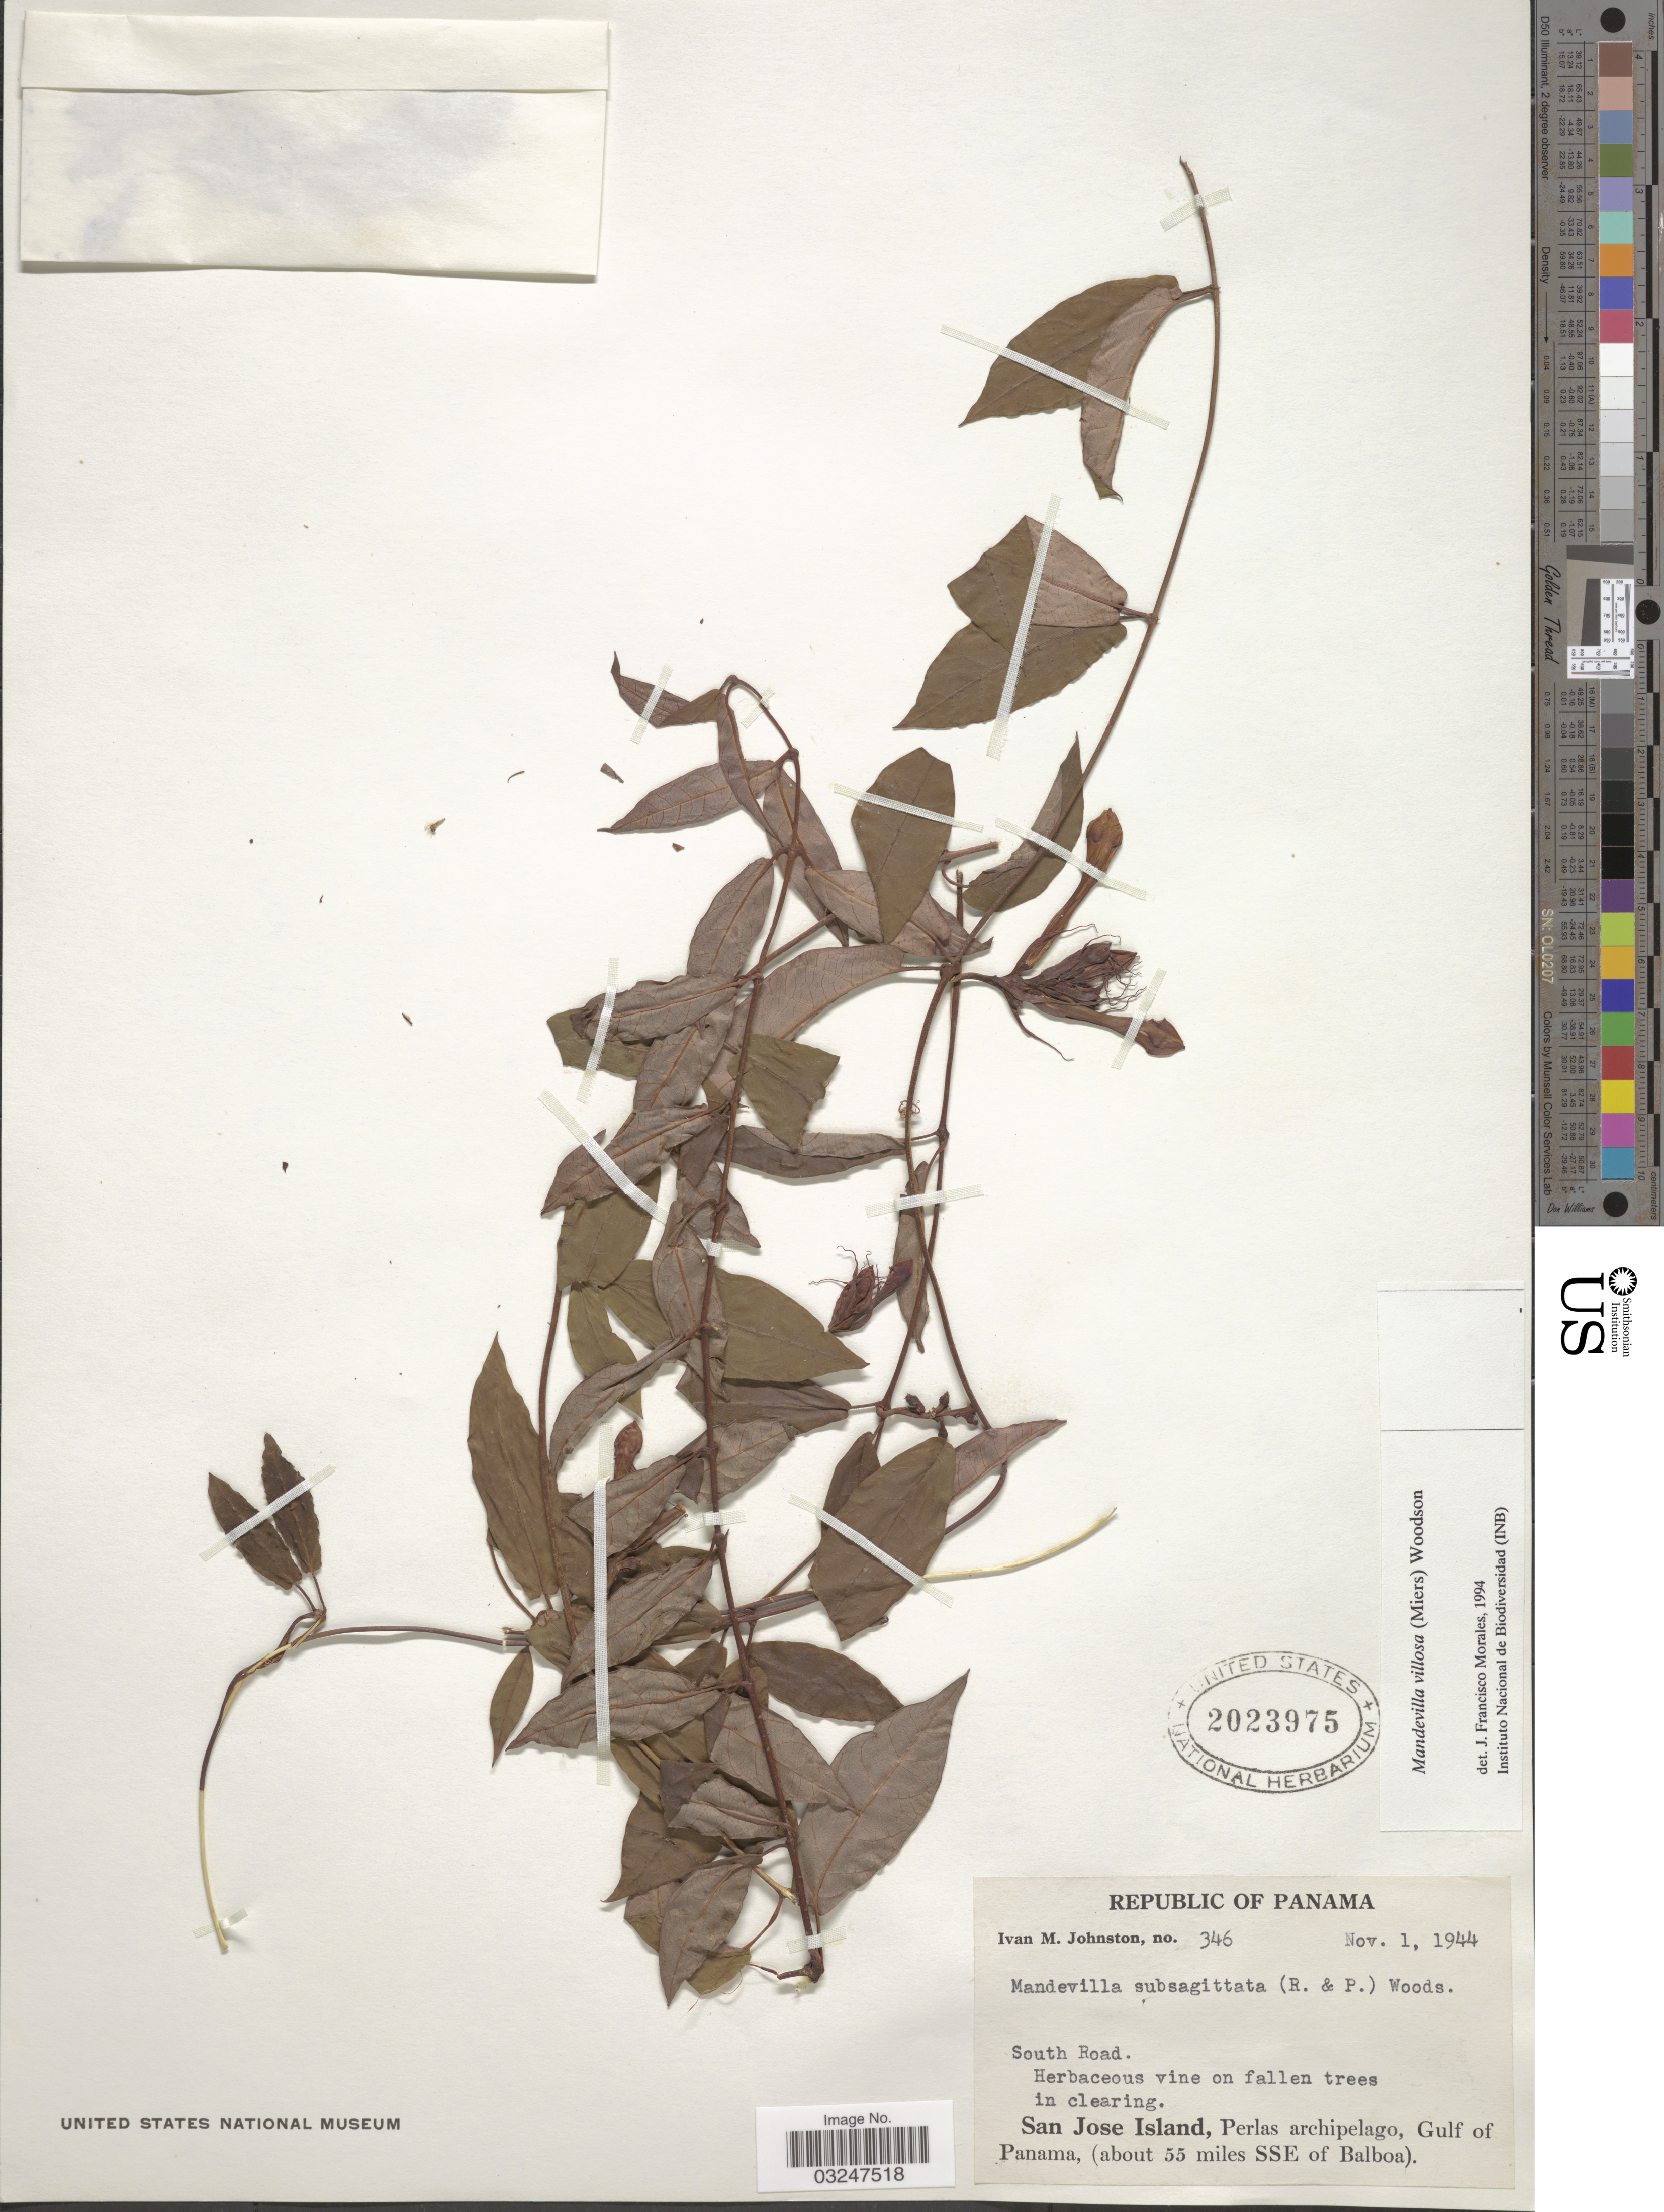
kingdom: Plantae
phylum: Tracheophyta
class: Magnoliopsida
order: Gentianales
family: Apocynaceae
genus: Mandevilla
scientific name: Mandevilla villosa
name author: (Miers) Woodson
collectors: I.M. Johnston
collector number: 346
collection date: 1944-11-01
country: Panama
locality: South Road. San Jose Island, Perlas archipelago, Gulf of Panama, (about 55 miles SSE of Balboa).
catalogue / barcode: US 2023975